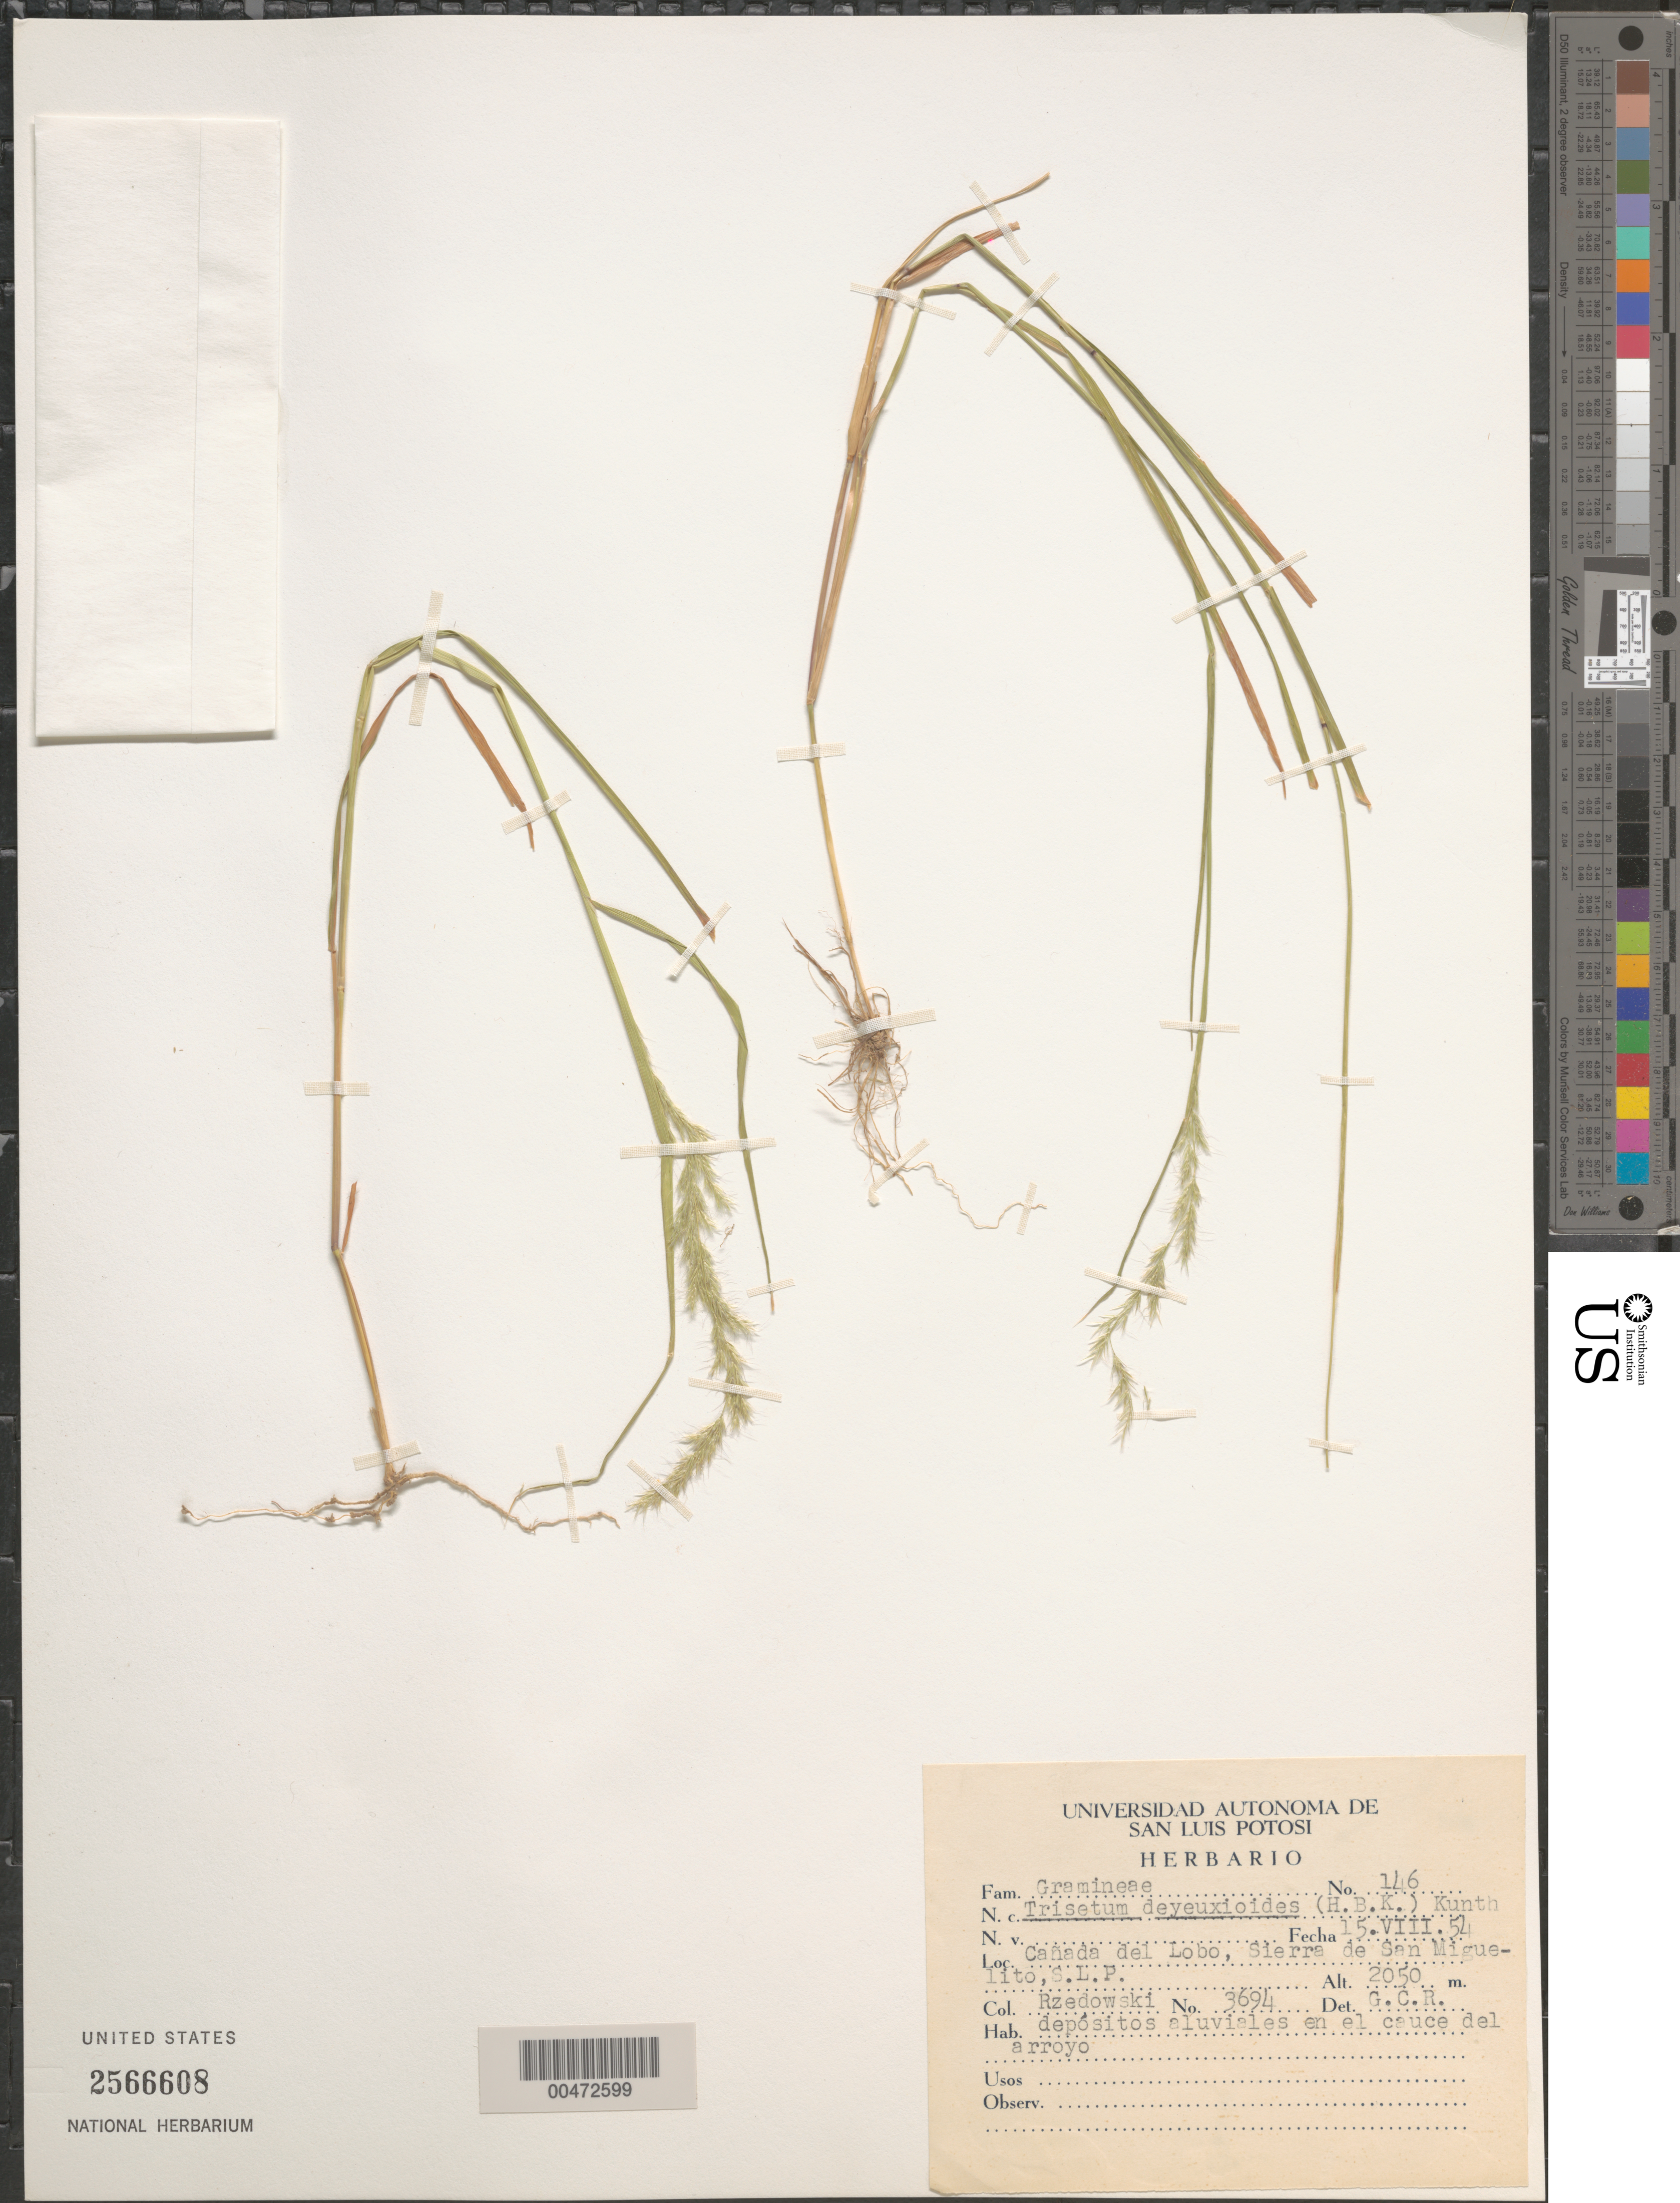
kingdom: Plantae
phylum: Tracheophyta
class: Liliopsida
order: Poales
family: Poaceae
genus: Trisetum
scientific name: Trisetum deyeuxioides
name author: (Kunth) Kunth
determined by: G. C. R.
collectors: J. Rzedowski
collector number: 3694/146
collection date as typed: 15 Aug 1954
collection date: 1954-08-15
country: Mexico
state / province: San Luis Potosi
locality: Canada del Lobo, Sierra de San Miguelito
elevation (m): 2050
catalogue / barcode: US 2566608